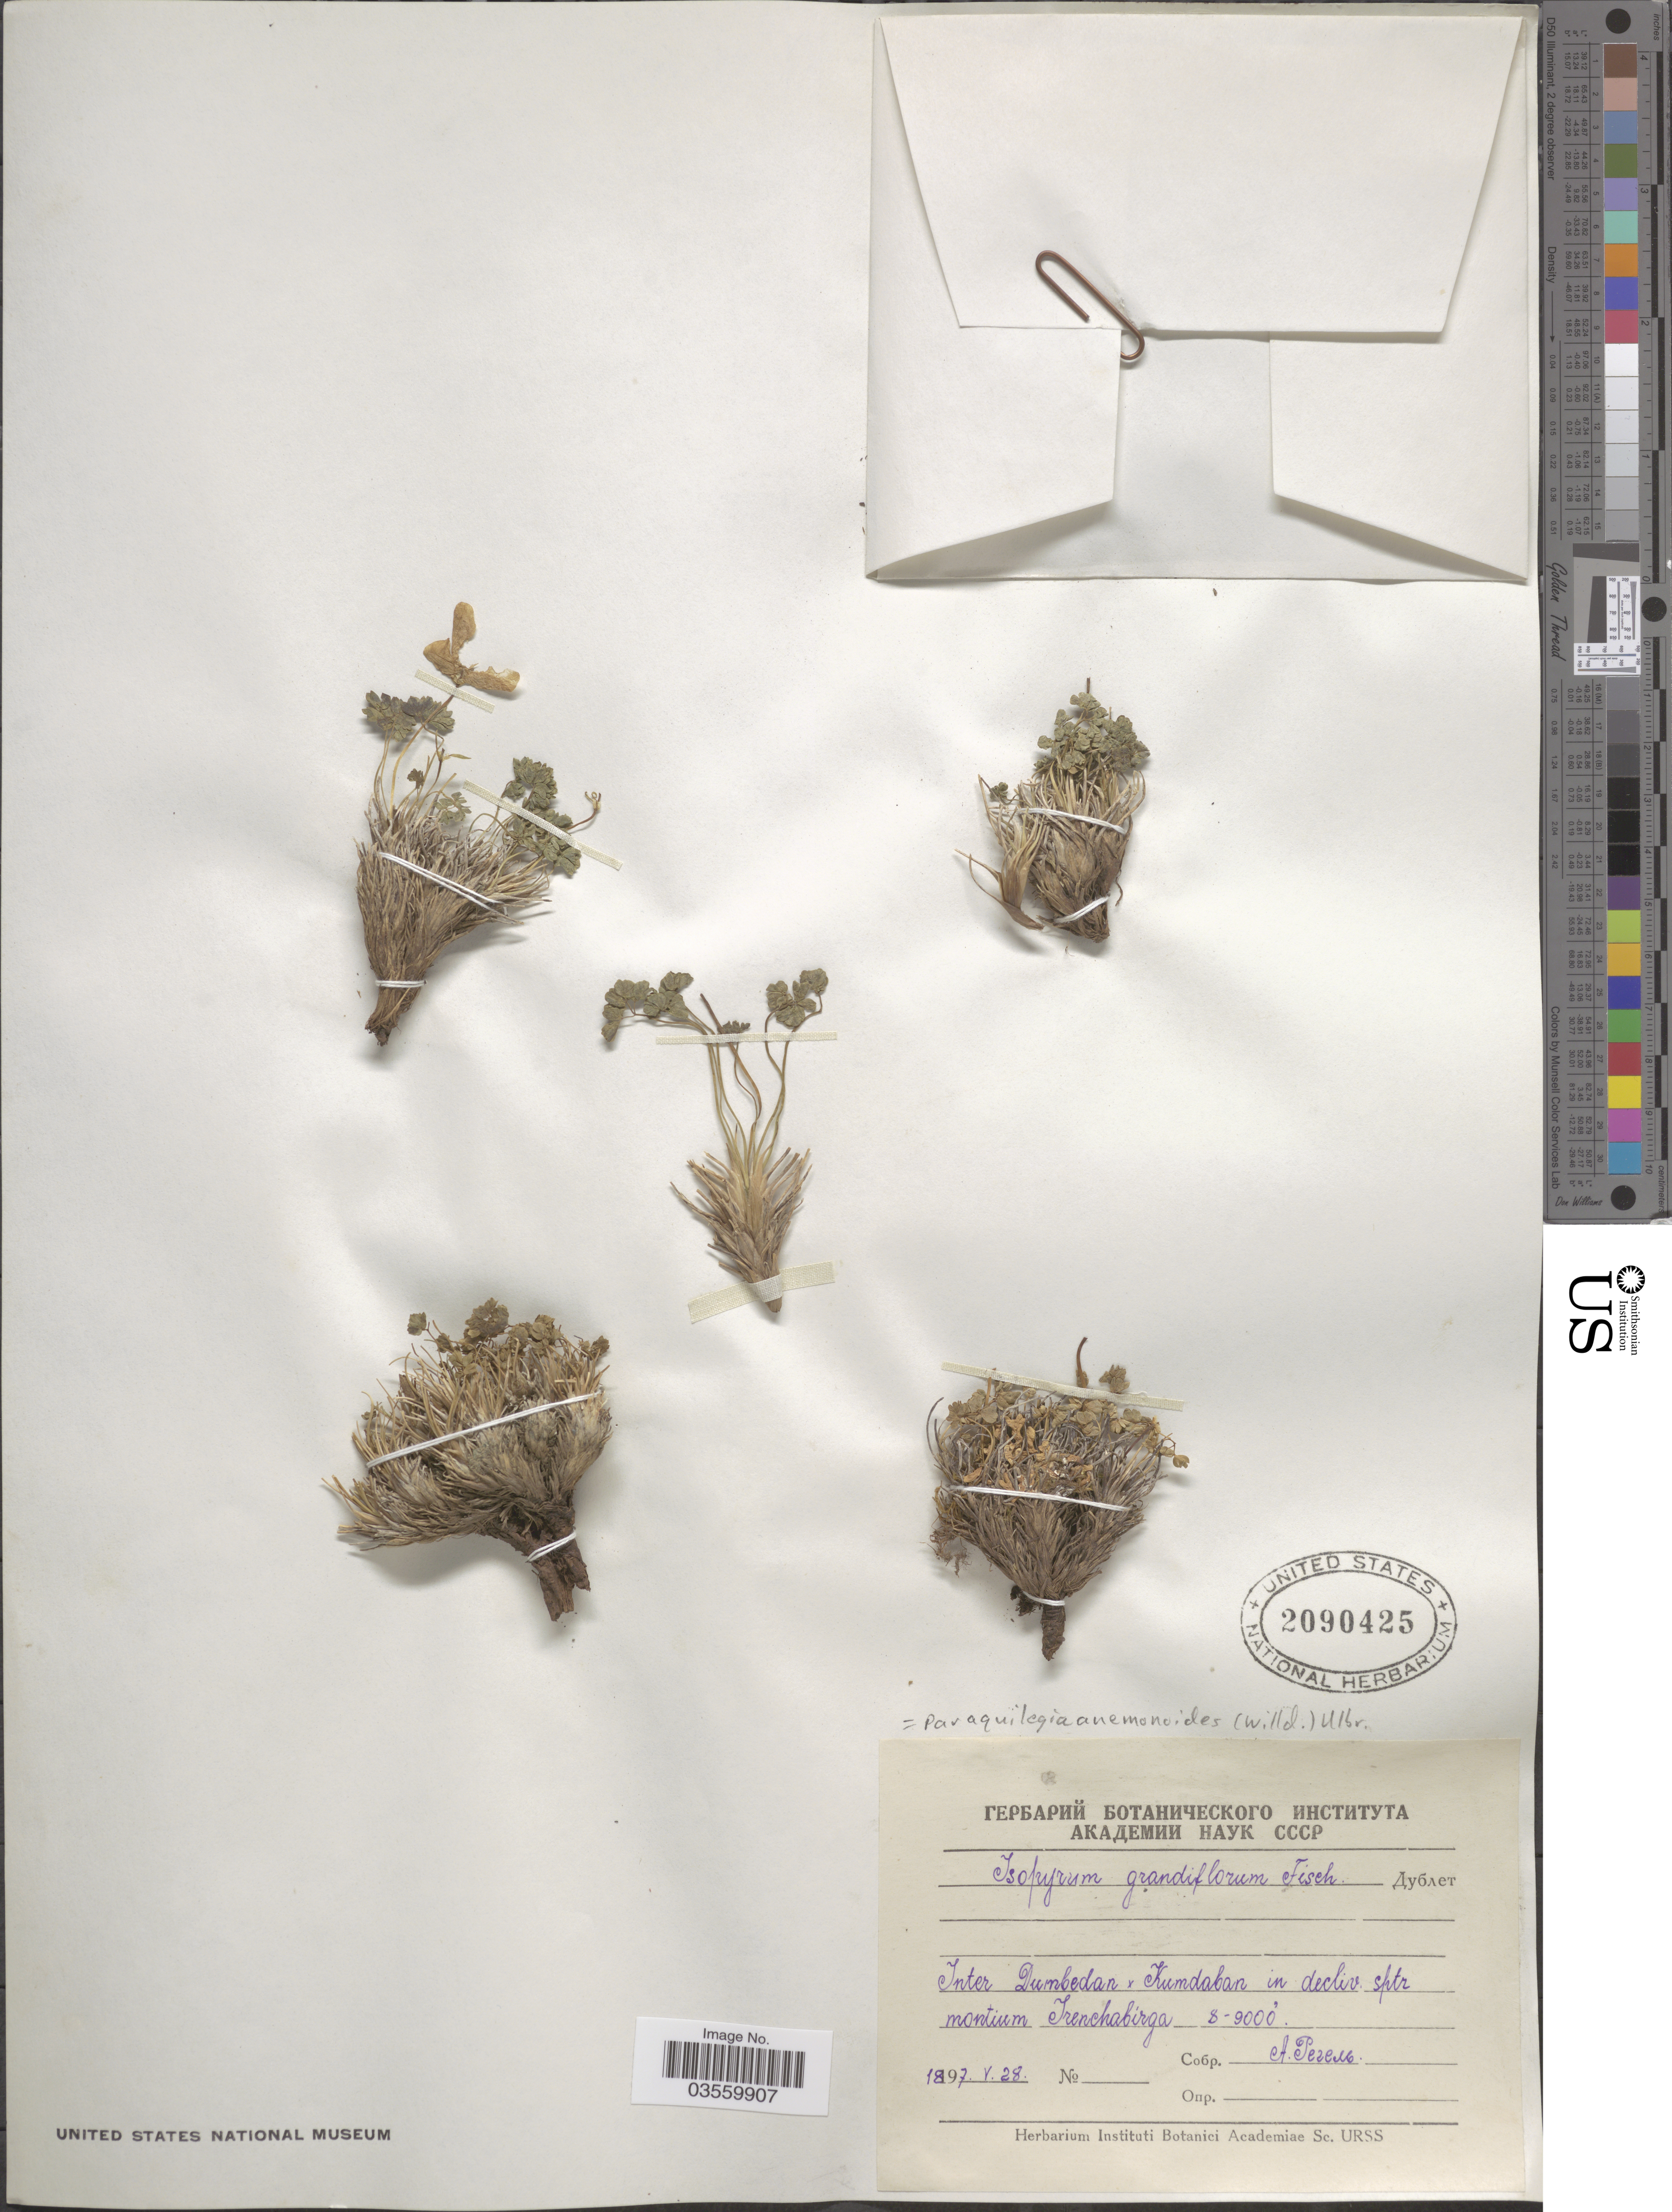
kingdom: Plantae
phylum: Tracheophyta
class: Magnoliopsida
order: Ranunculales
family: Ranunculaceae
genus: Paraquilegia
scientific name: Paraquilegia anemonoides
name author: (Willd.) Ulbr.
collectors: A. Regel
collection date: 1897-05-28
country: China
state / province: Xinjiang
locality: Inter Dumbedan & Kumdaban in decliv. sptr montium Irenkhabirga.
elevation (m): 2438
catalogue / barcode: US 2090425